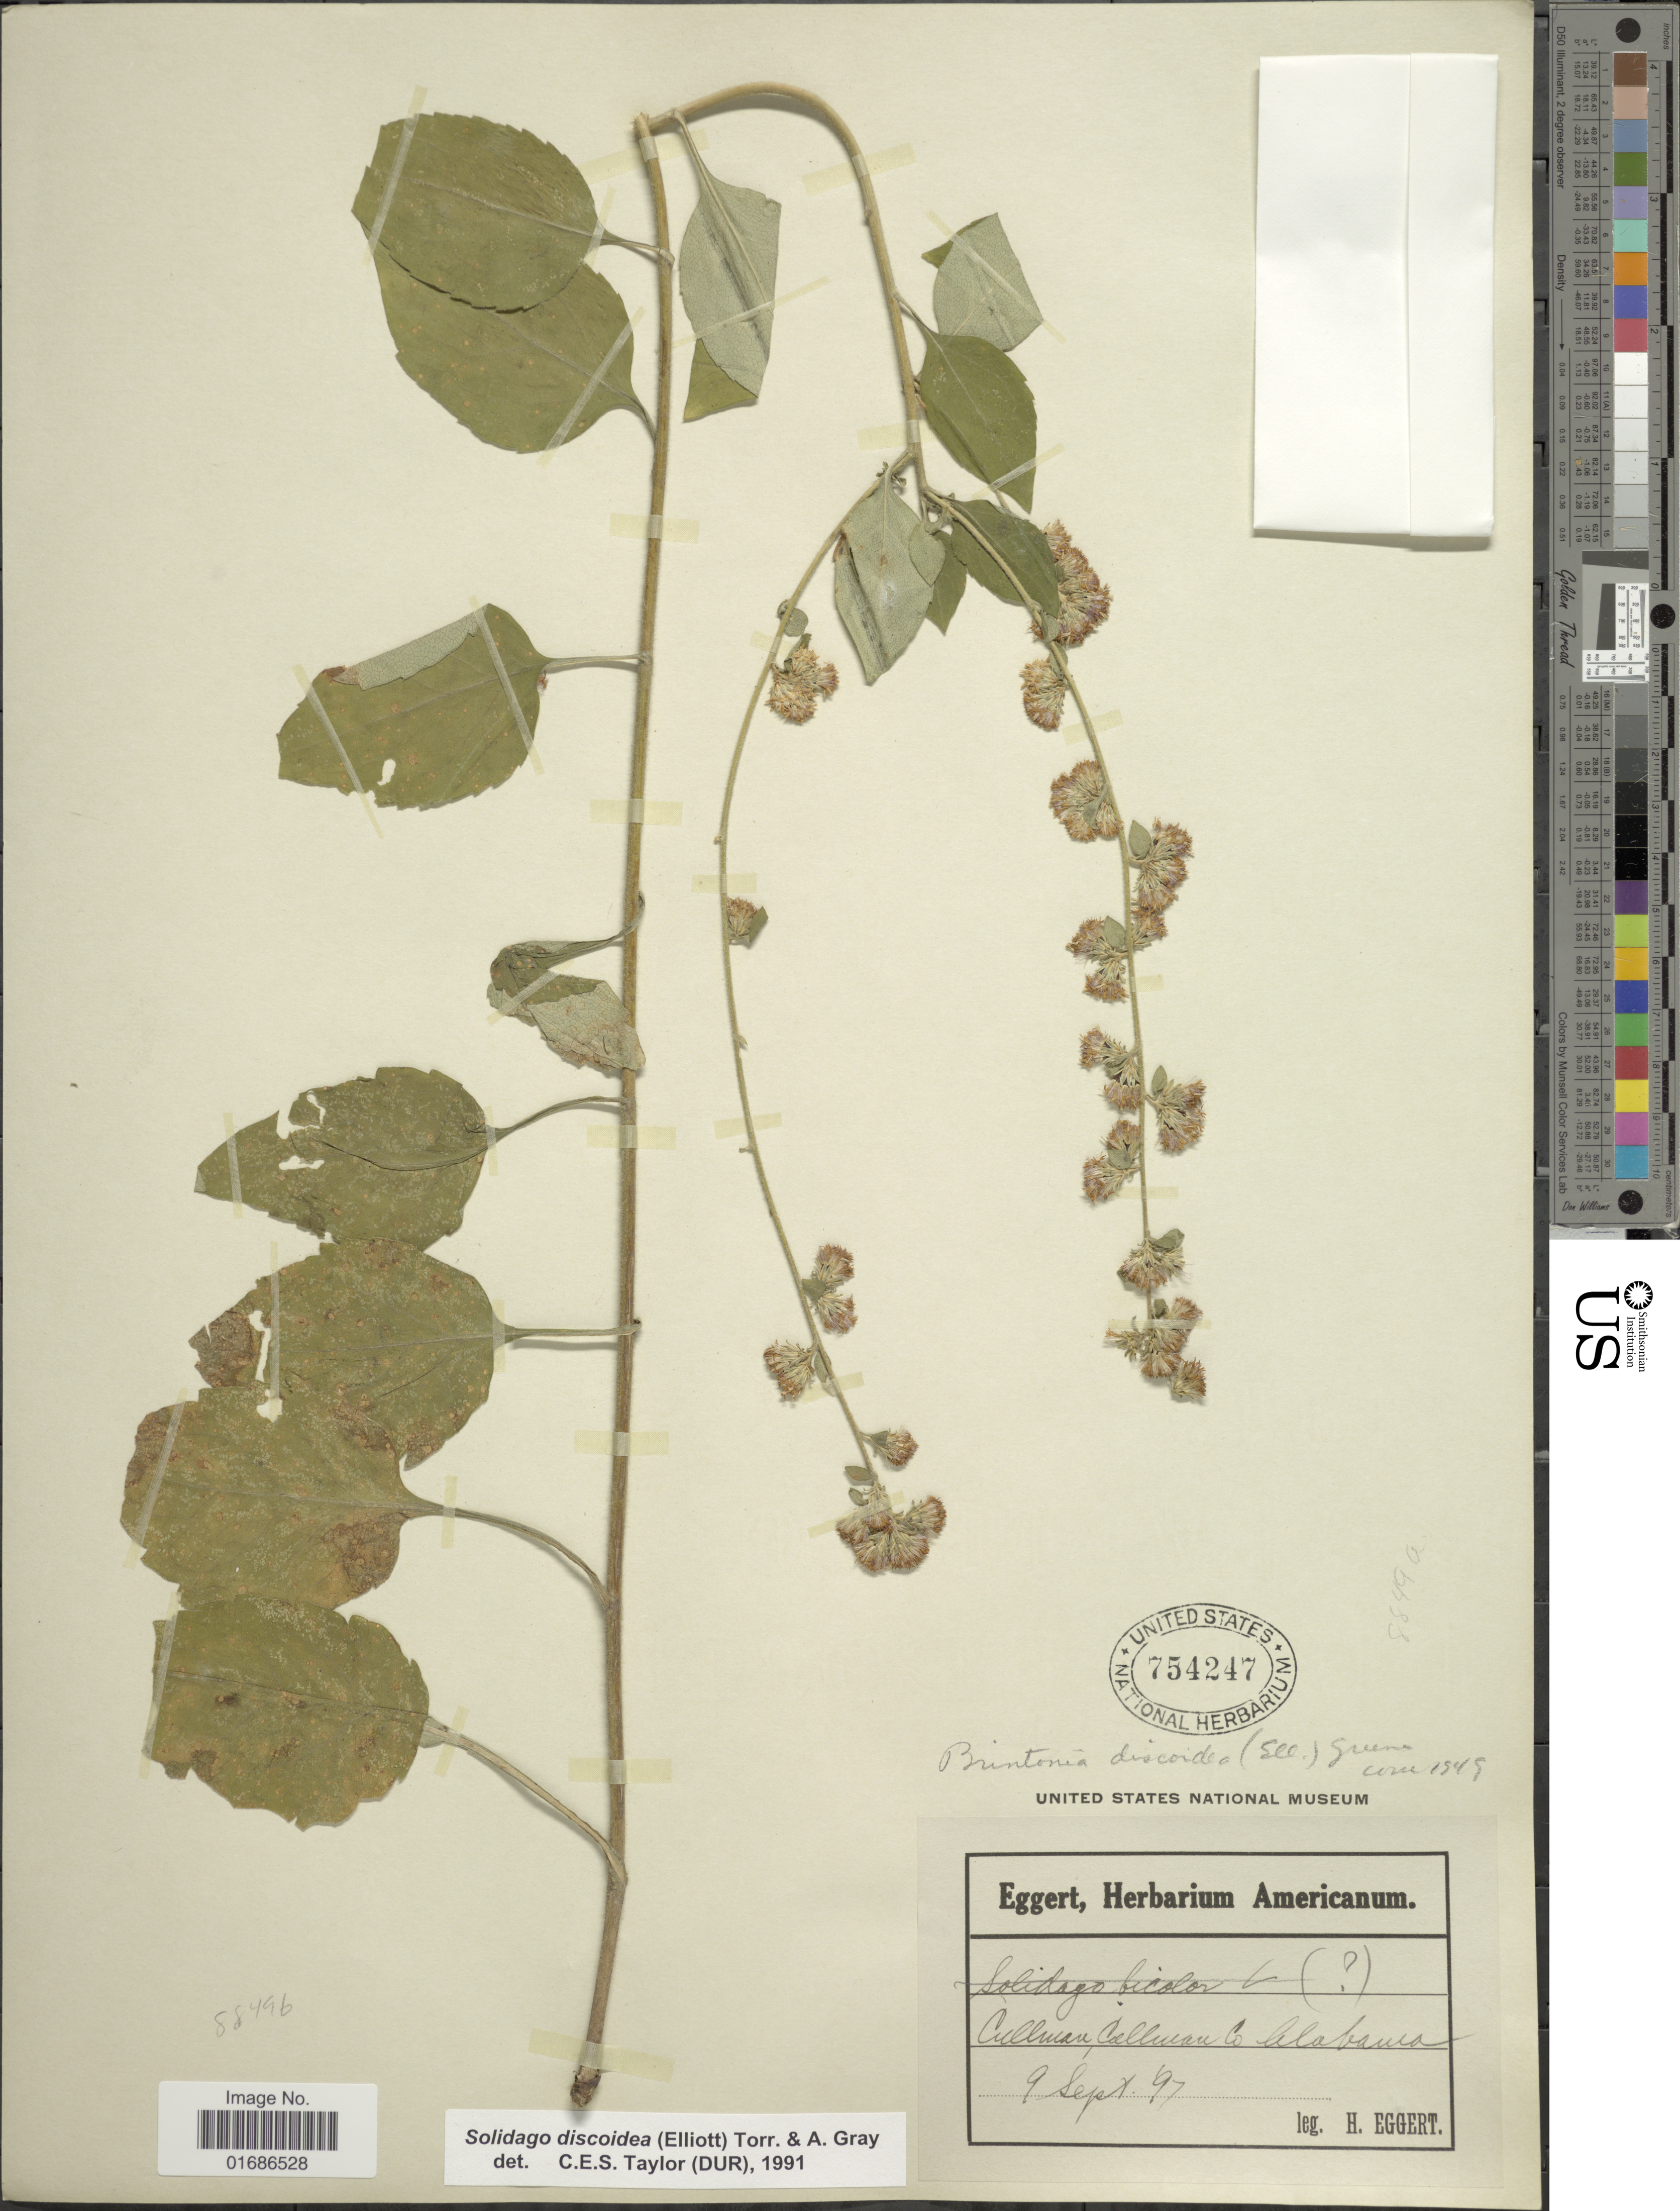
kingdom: Plantae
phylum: Tracheophyta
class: Magnoliopsida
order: Asterales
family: Asteraceae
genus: Solidago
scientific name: Solidago discoidea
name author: (Elliott) Torr. & A. Gray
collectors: H. Eggert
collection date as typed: Transcribed d/m/y: 9/9/97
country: United States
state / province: Alabama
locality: Cullman, Coelmann Co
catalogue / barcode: US 754247